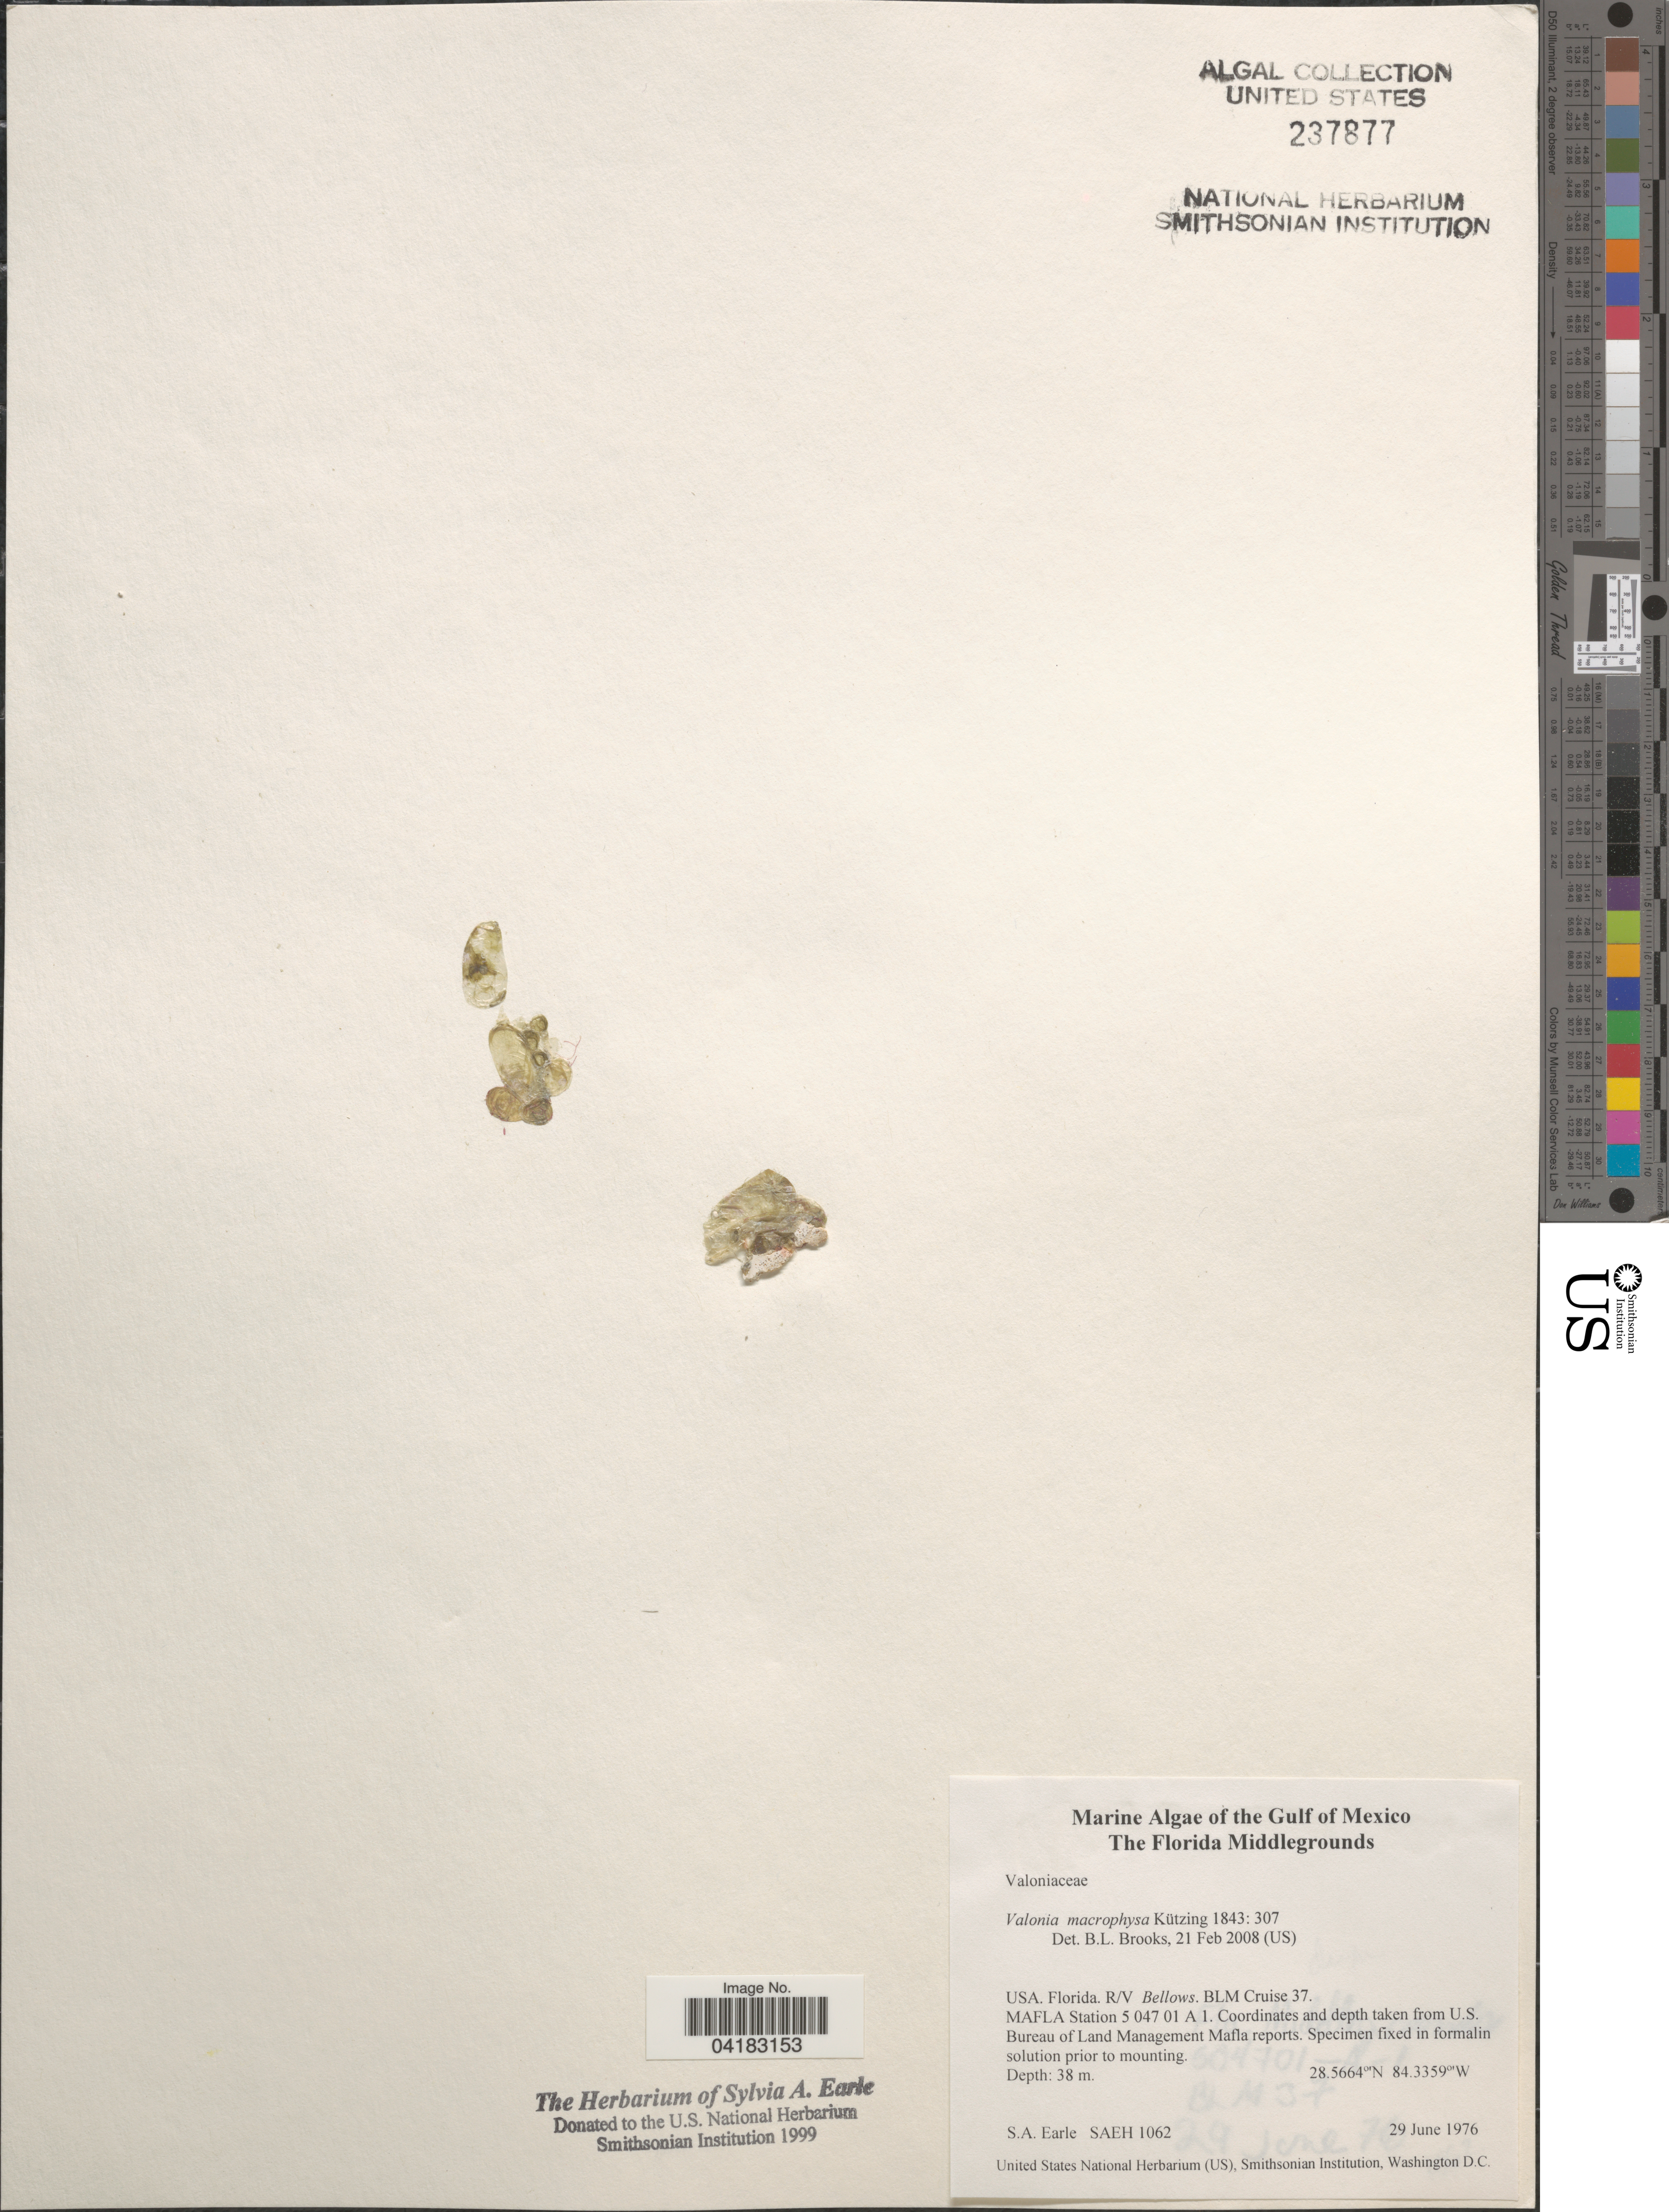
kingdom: Plantae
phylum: Chlorophyta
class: Ulvophyceae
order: Siphonocladales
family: Valoniaceae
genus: Valonia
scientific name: Valonia macrophysa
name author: Kütz.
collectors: S. A. Earle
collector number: SAEH1062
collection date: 1976-06-29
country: United States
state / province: Florida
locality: Gulf of Mexico. The Florida Middlegrounds. R/V Bellows. BLM Cruise 37. MAFLA Station 5 047 01 A 1.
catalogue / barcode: US 237877